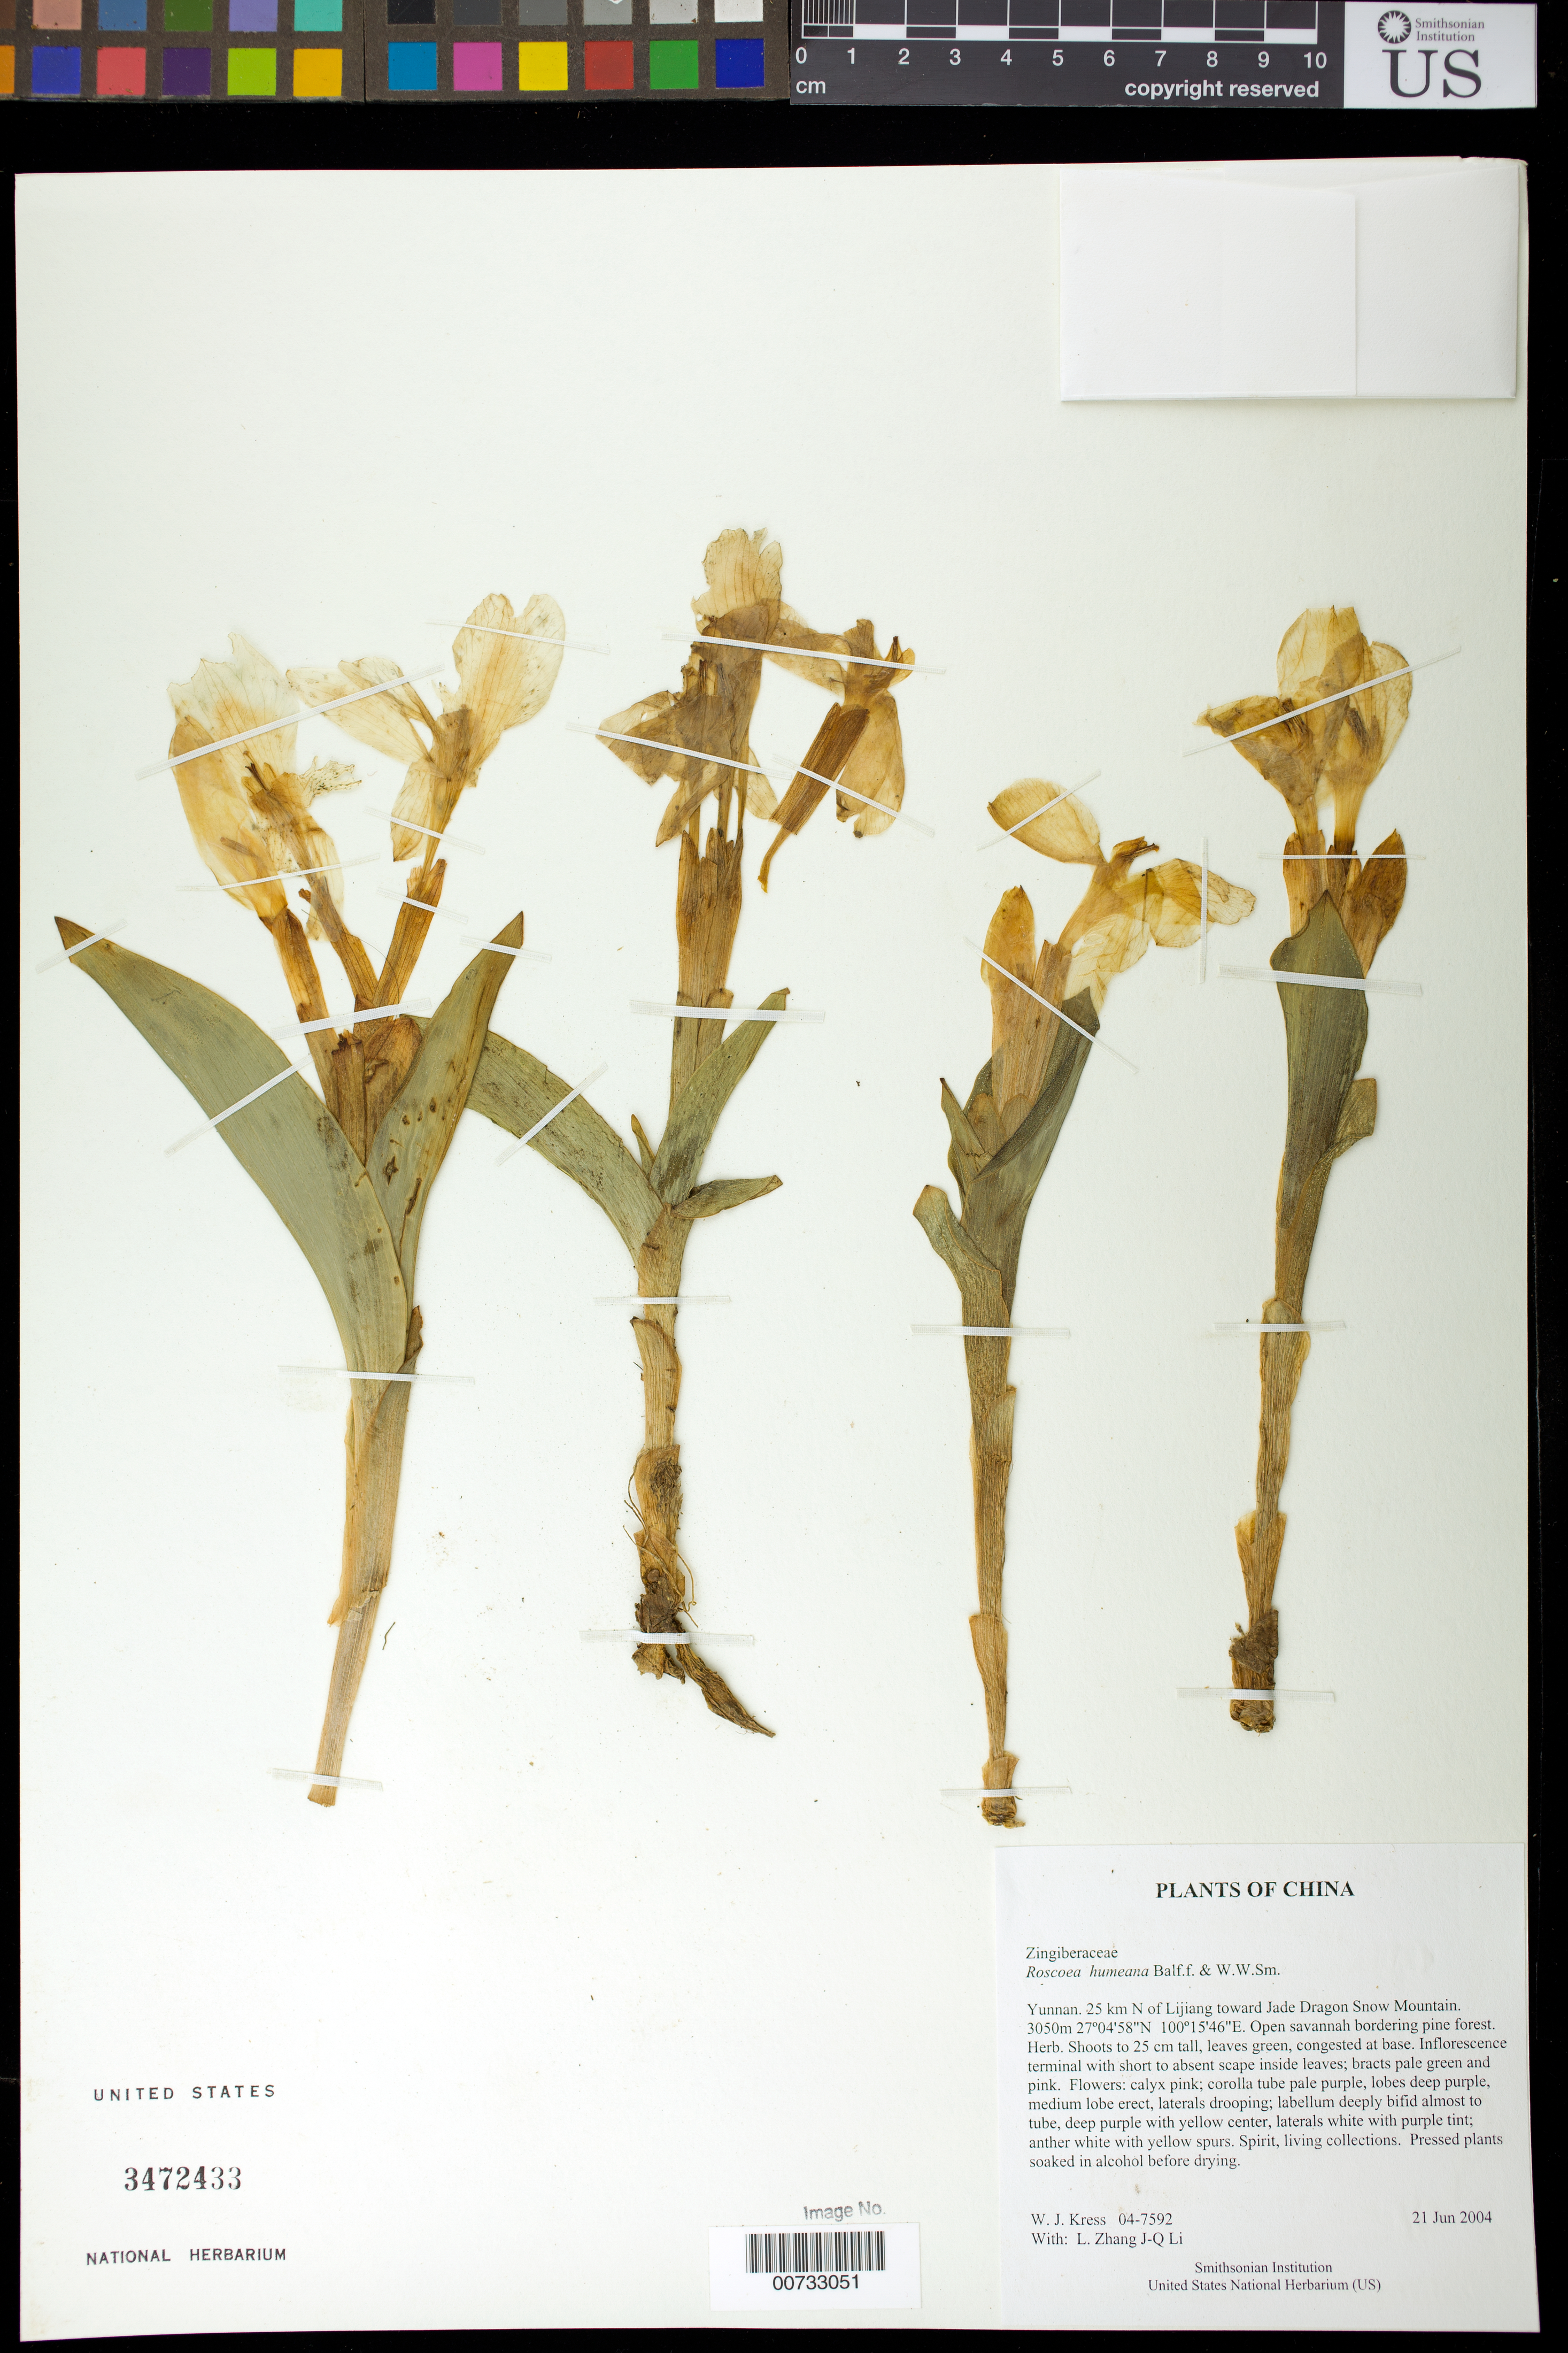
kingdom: Plantae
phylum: Tracheophyta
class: Liliopsida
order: Zingiberales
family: Zingiberaceae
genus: Roscoea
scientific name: Roscoea humeana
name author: Balf. f. & W.W. Sm.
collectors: W. J. Kress, J.-Q. Li & L. B. Zhang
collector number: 04-7592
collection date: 2004-06-21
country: China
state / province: Yunnan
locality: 25 km N of Lijiang toward Jade Dragon Snow Mountain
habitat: Open savannah bordering pine forest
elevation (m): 3050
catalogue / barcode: US 3472433